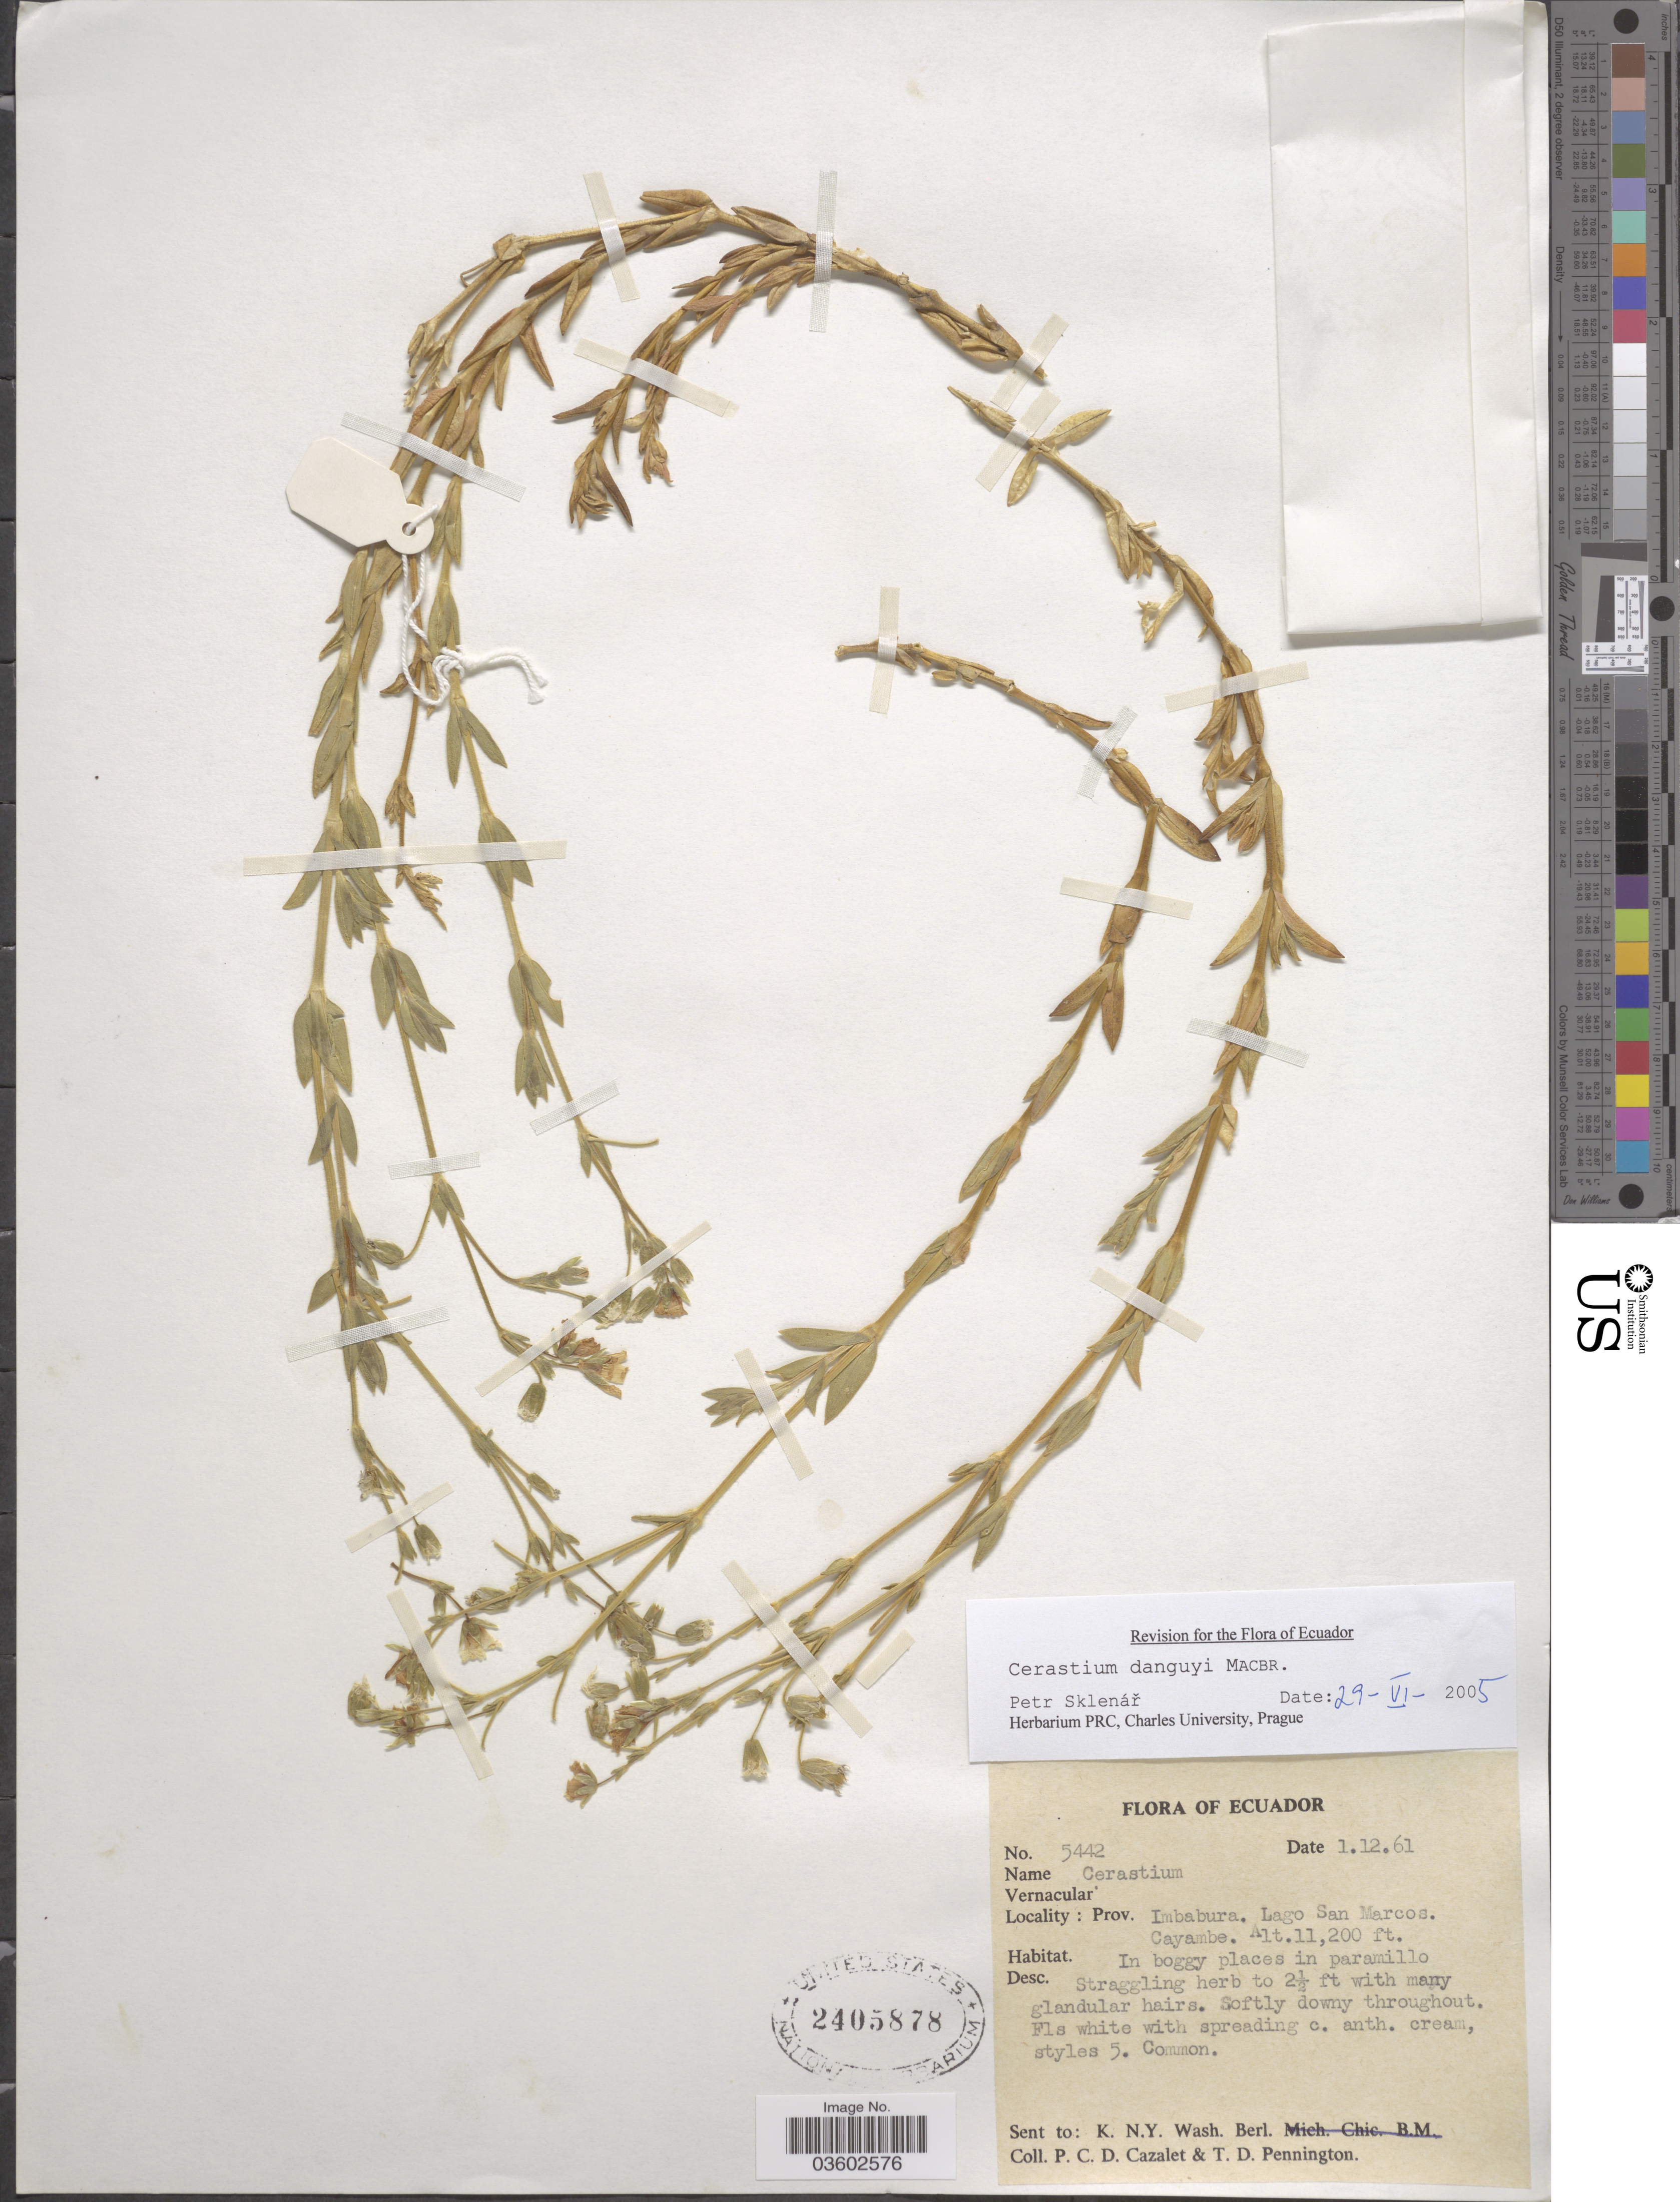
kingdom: Plantae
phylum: Tracheophyta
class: Magnoliopsida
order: Caryophyllales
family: Caryophyllaceae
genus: Cerastium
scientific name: Cerastium danguyi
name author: J.F. Macbr.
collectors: P. C. D. Cazalet & T. D. Pennington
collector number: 5442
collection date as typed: Transcribed d/m/y: 1/12/61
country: Ecuador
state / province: Imbabura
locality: Lago San Marcos. Cayambe.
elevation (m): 3414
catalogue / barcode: US 2405878